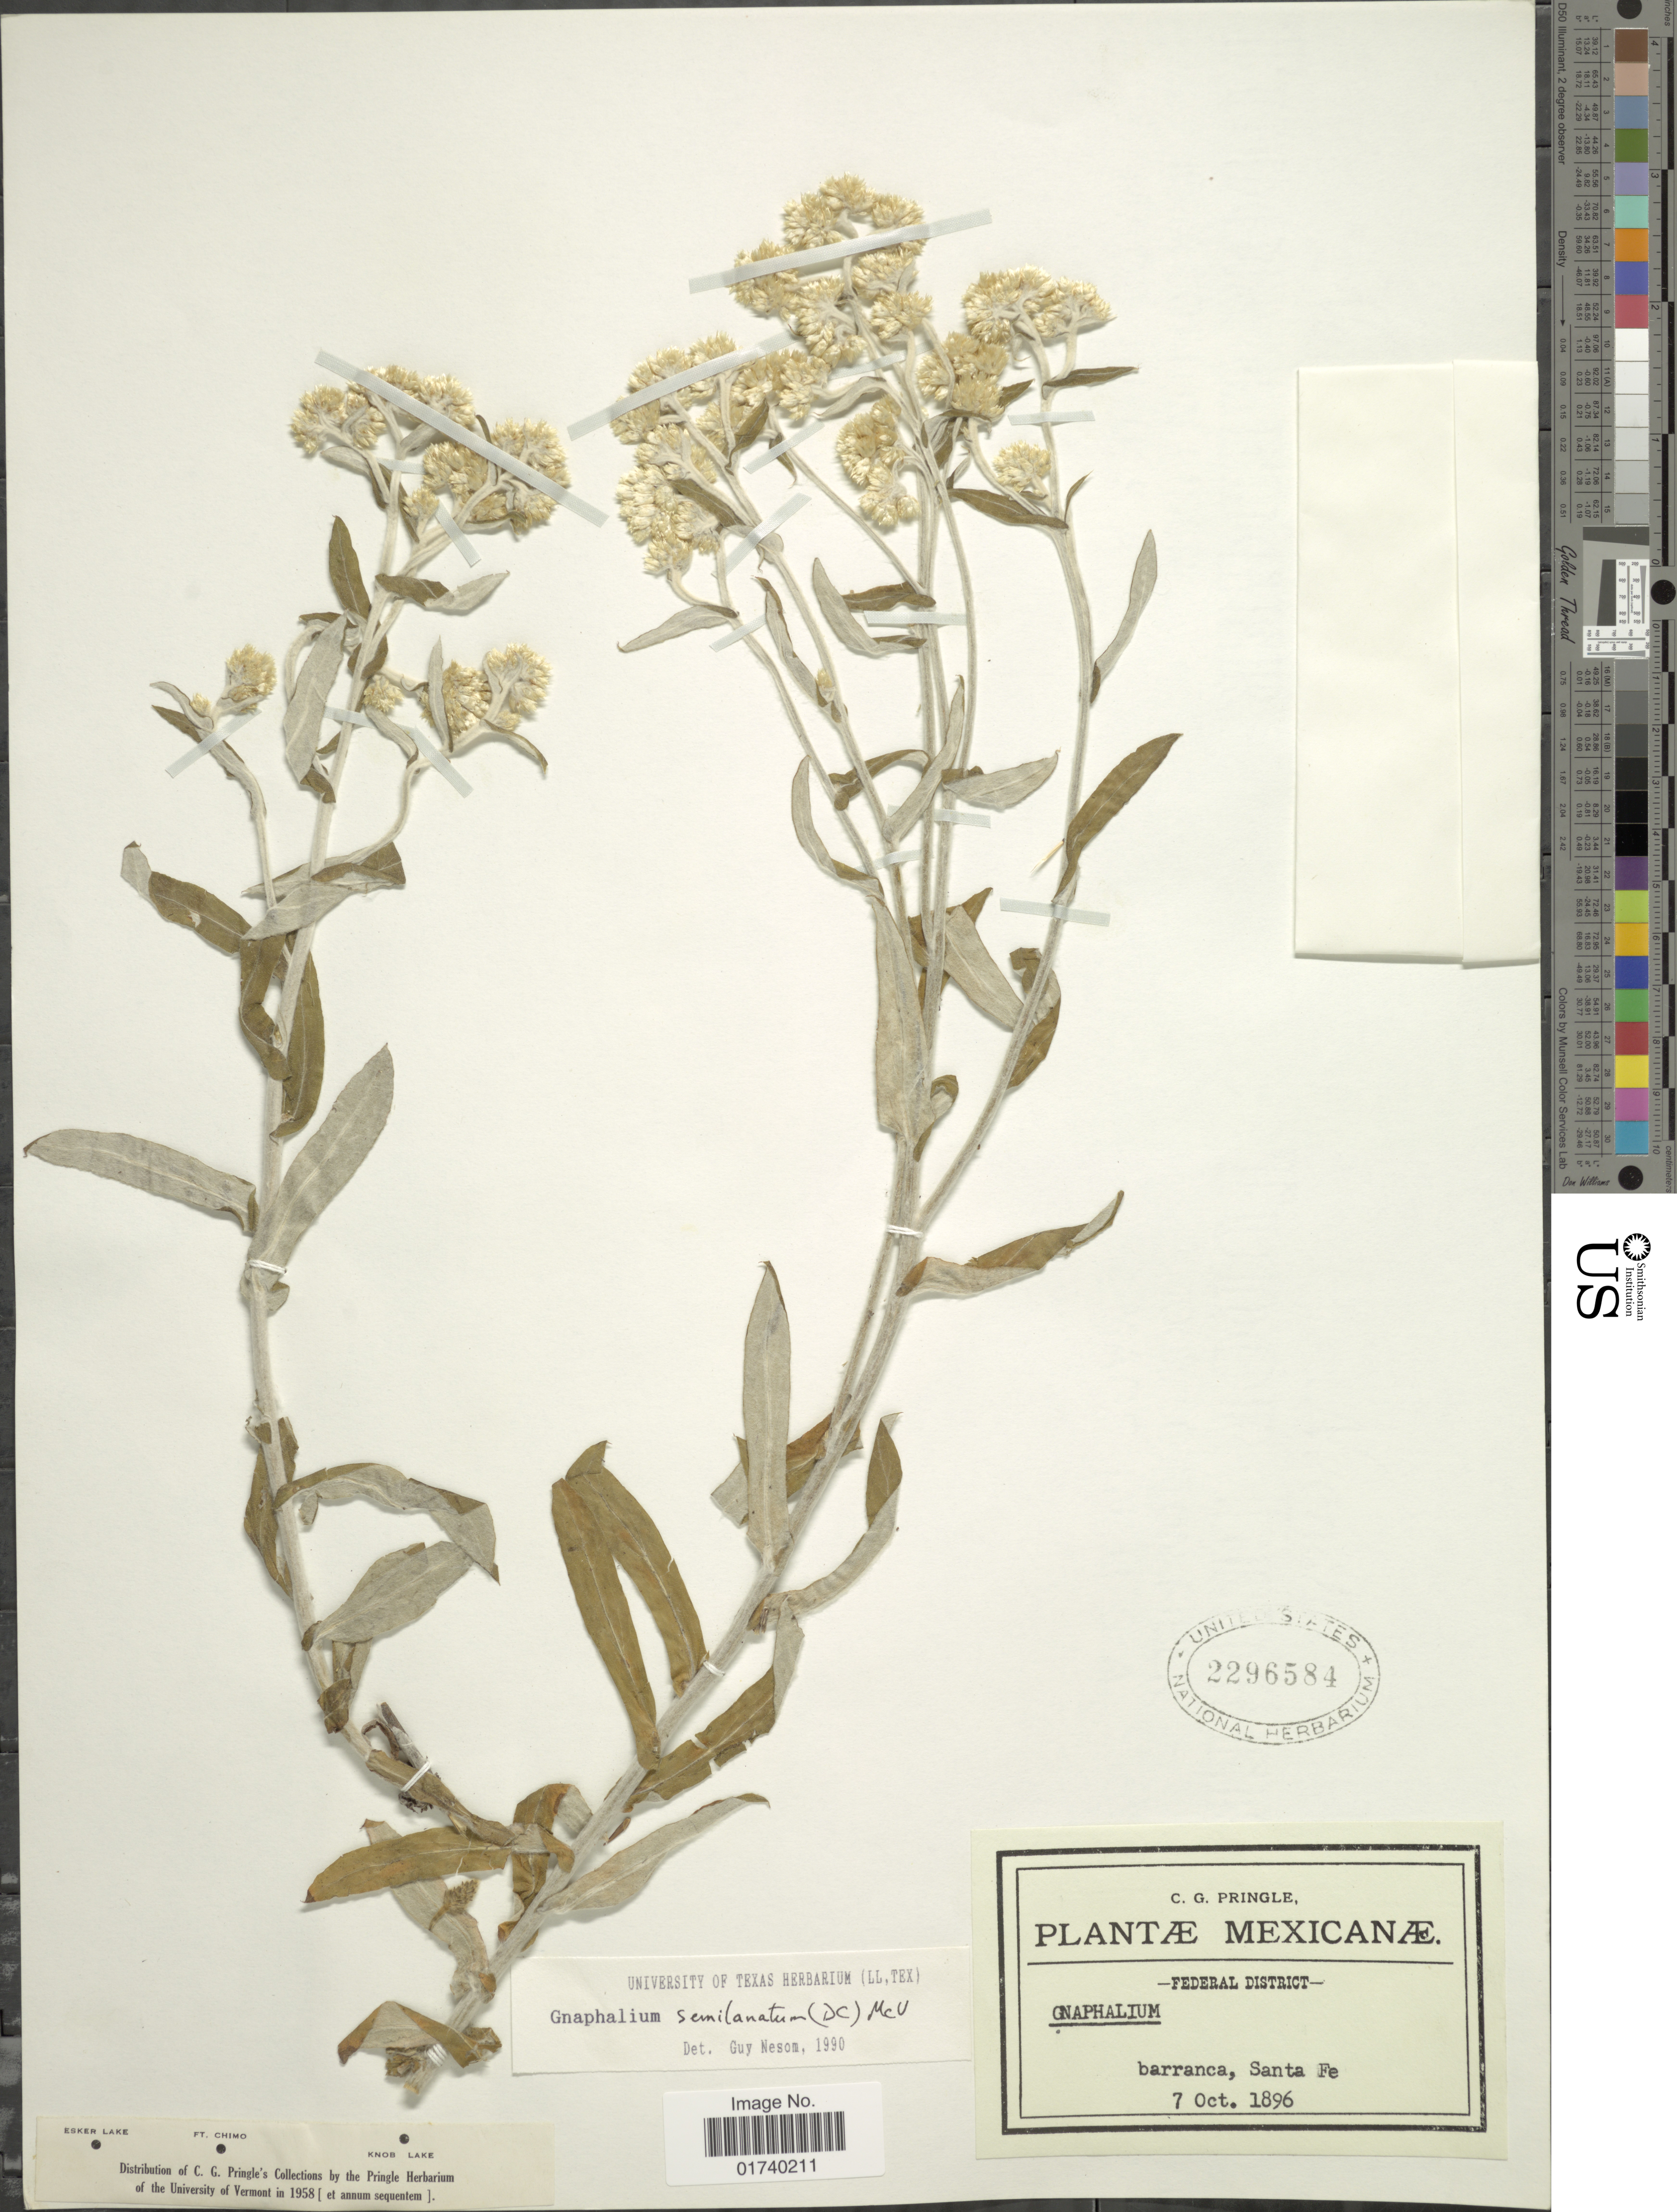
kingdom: Plantae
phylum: Tracheophyta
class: Magnoliopsida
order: Asterales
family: Asteraceae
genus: Pseudognaphalium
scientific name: Pseudognaphalium semilanatum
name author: (DC.) Anderb.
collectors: C. G. Pringle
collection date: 1896-10-07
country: Mexico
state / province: Distrito Federal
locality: Federal District, barranca, Santa Fe.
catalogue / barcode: US 2296584